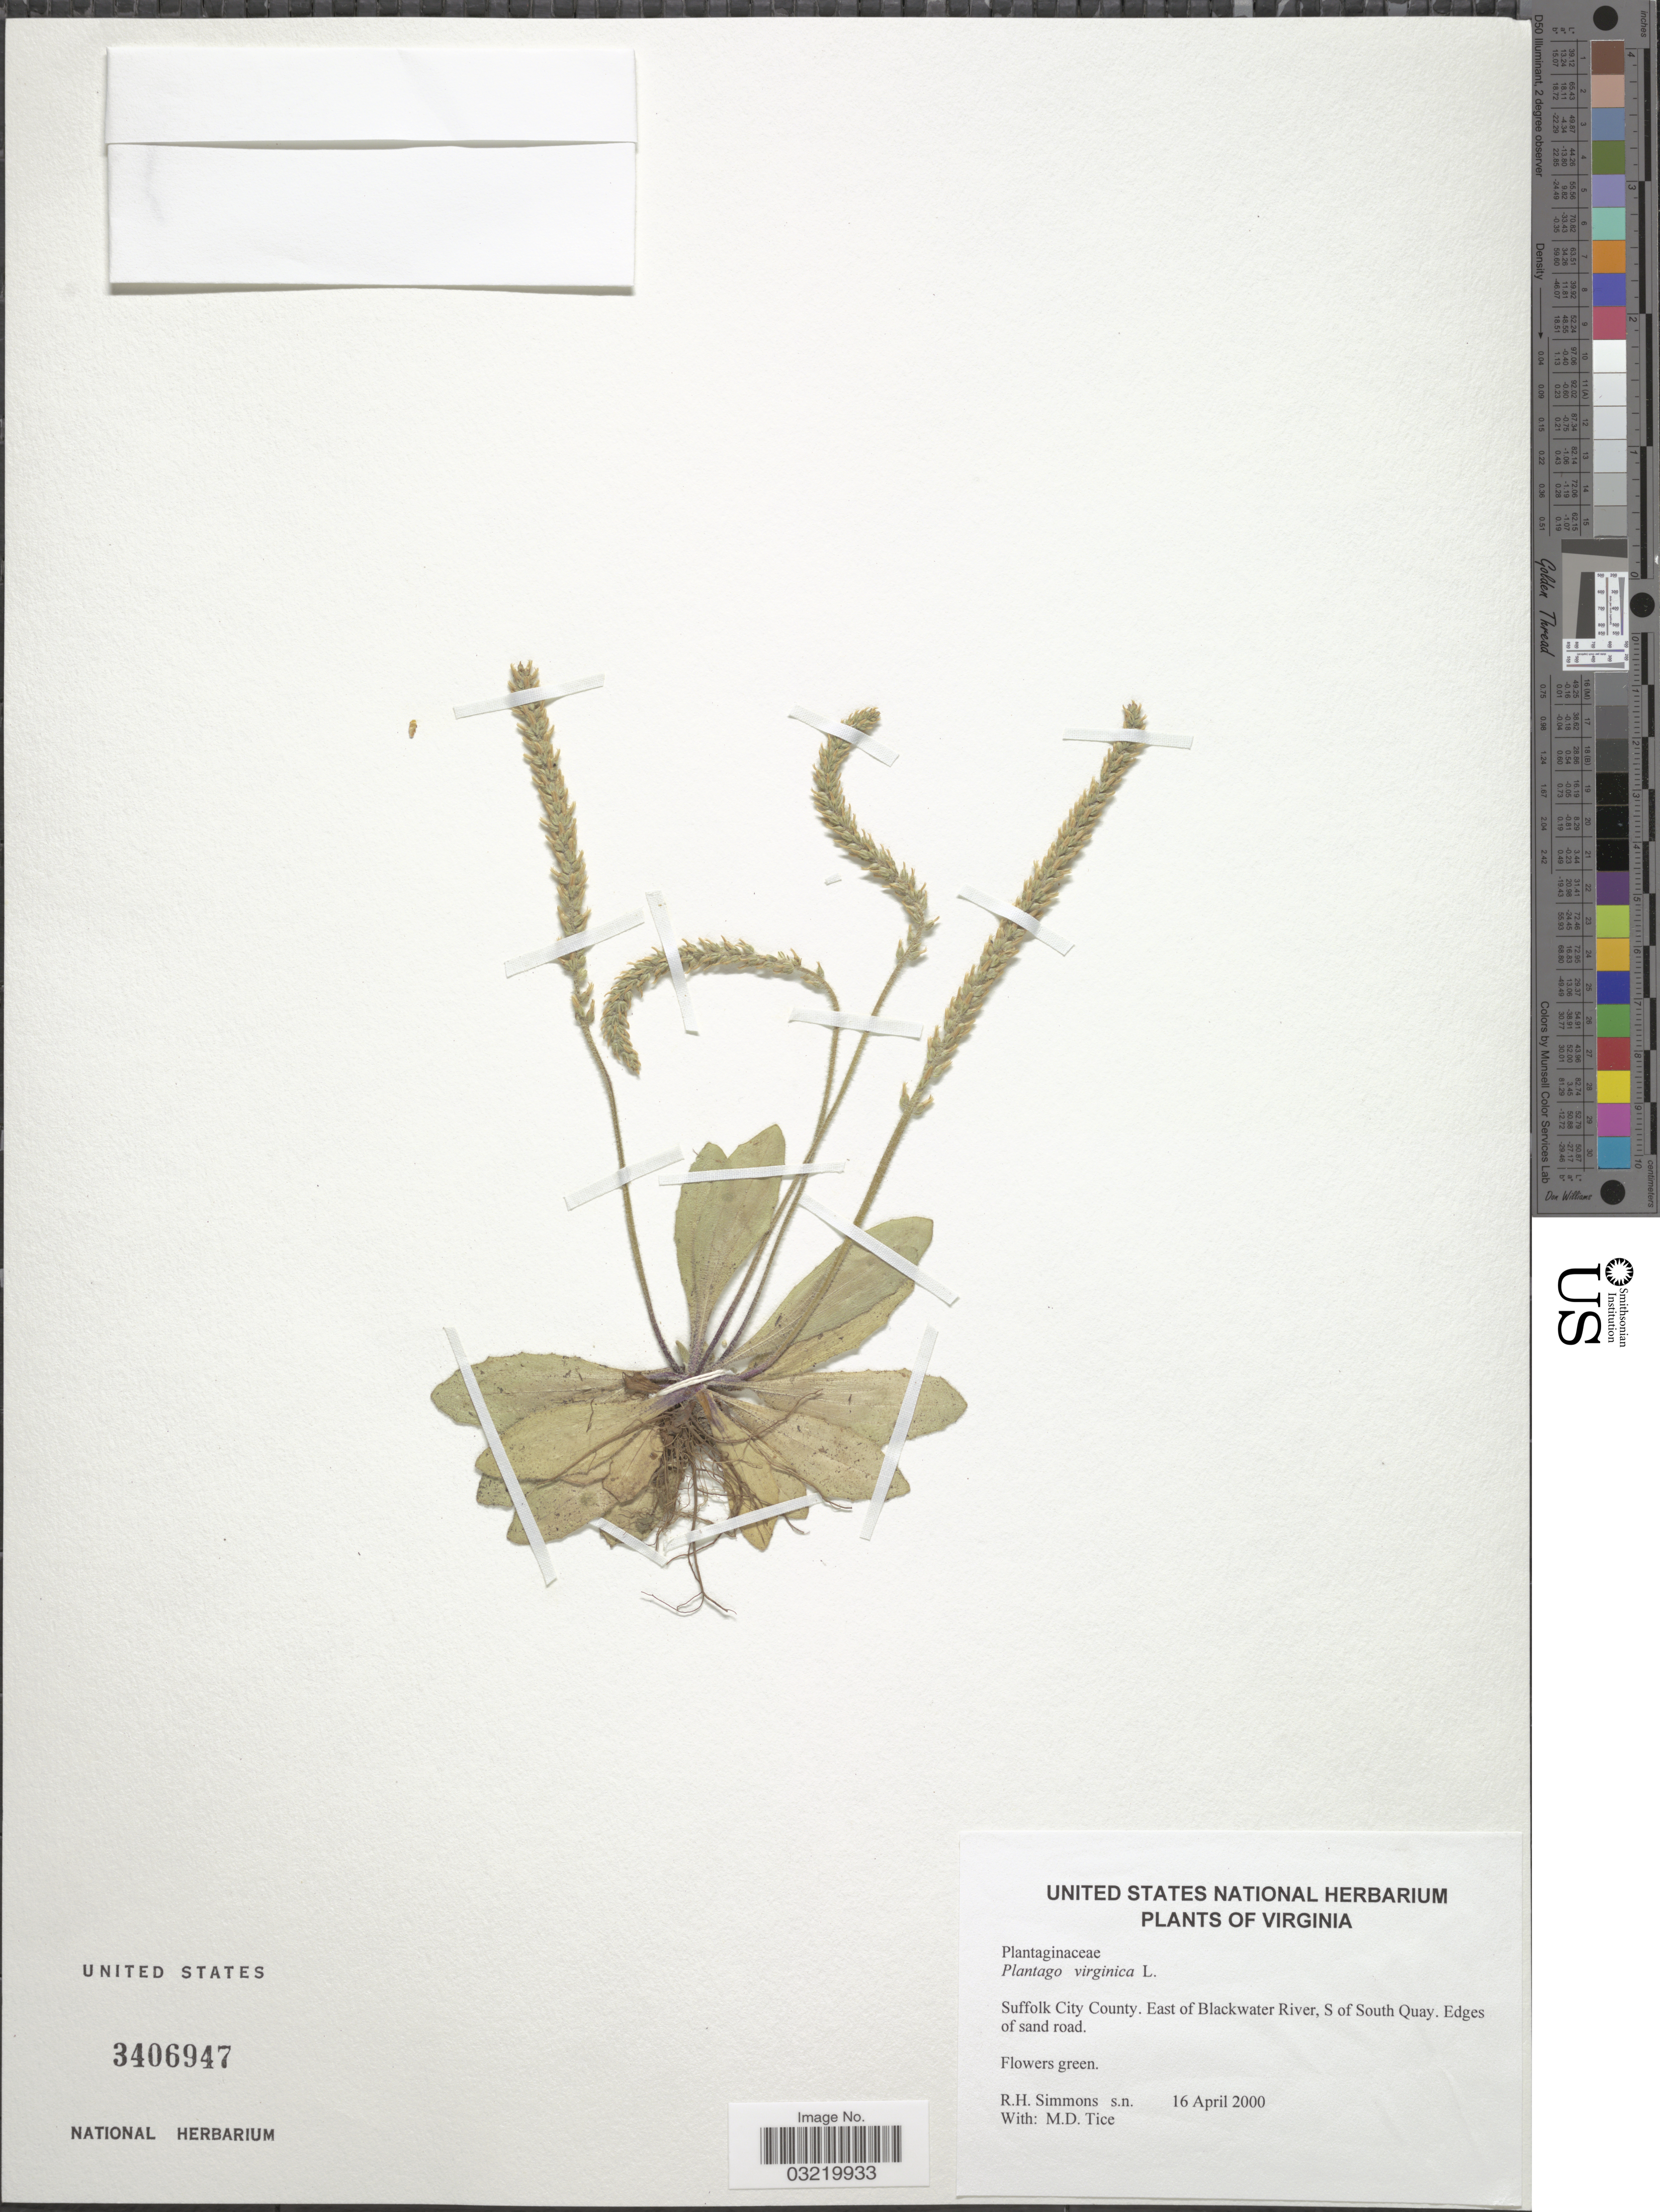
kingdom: Plantae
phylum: Tracheophyta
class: Magnoliopsida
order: Lamiales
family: Plantaginaceae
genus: Plantago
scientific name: Plantago virginica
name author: L.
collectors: R. H. Simmons & M. Tice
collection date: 2000-04-16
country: United States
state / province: Virginia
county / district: City of Suffolk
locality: Suffolk City County. East of Blackwater River, S of South Quay. Edges of sand road.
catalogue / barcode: US 3406947